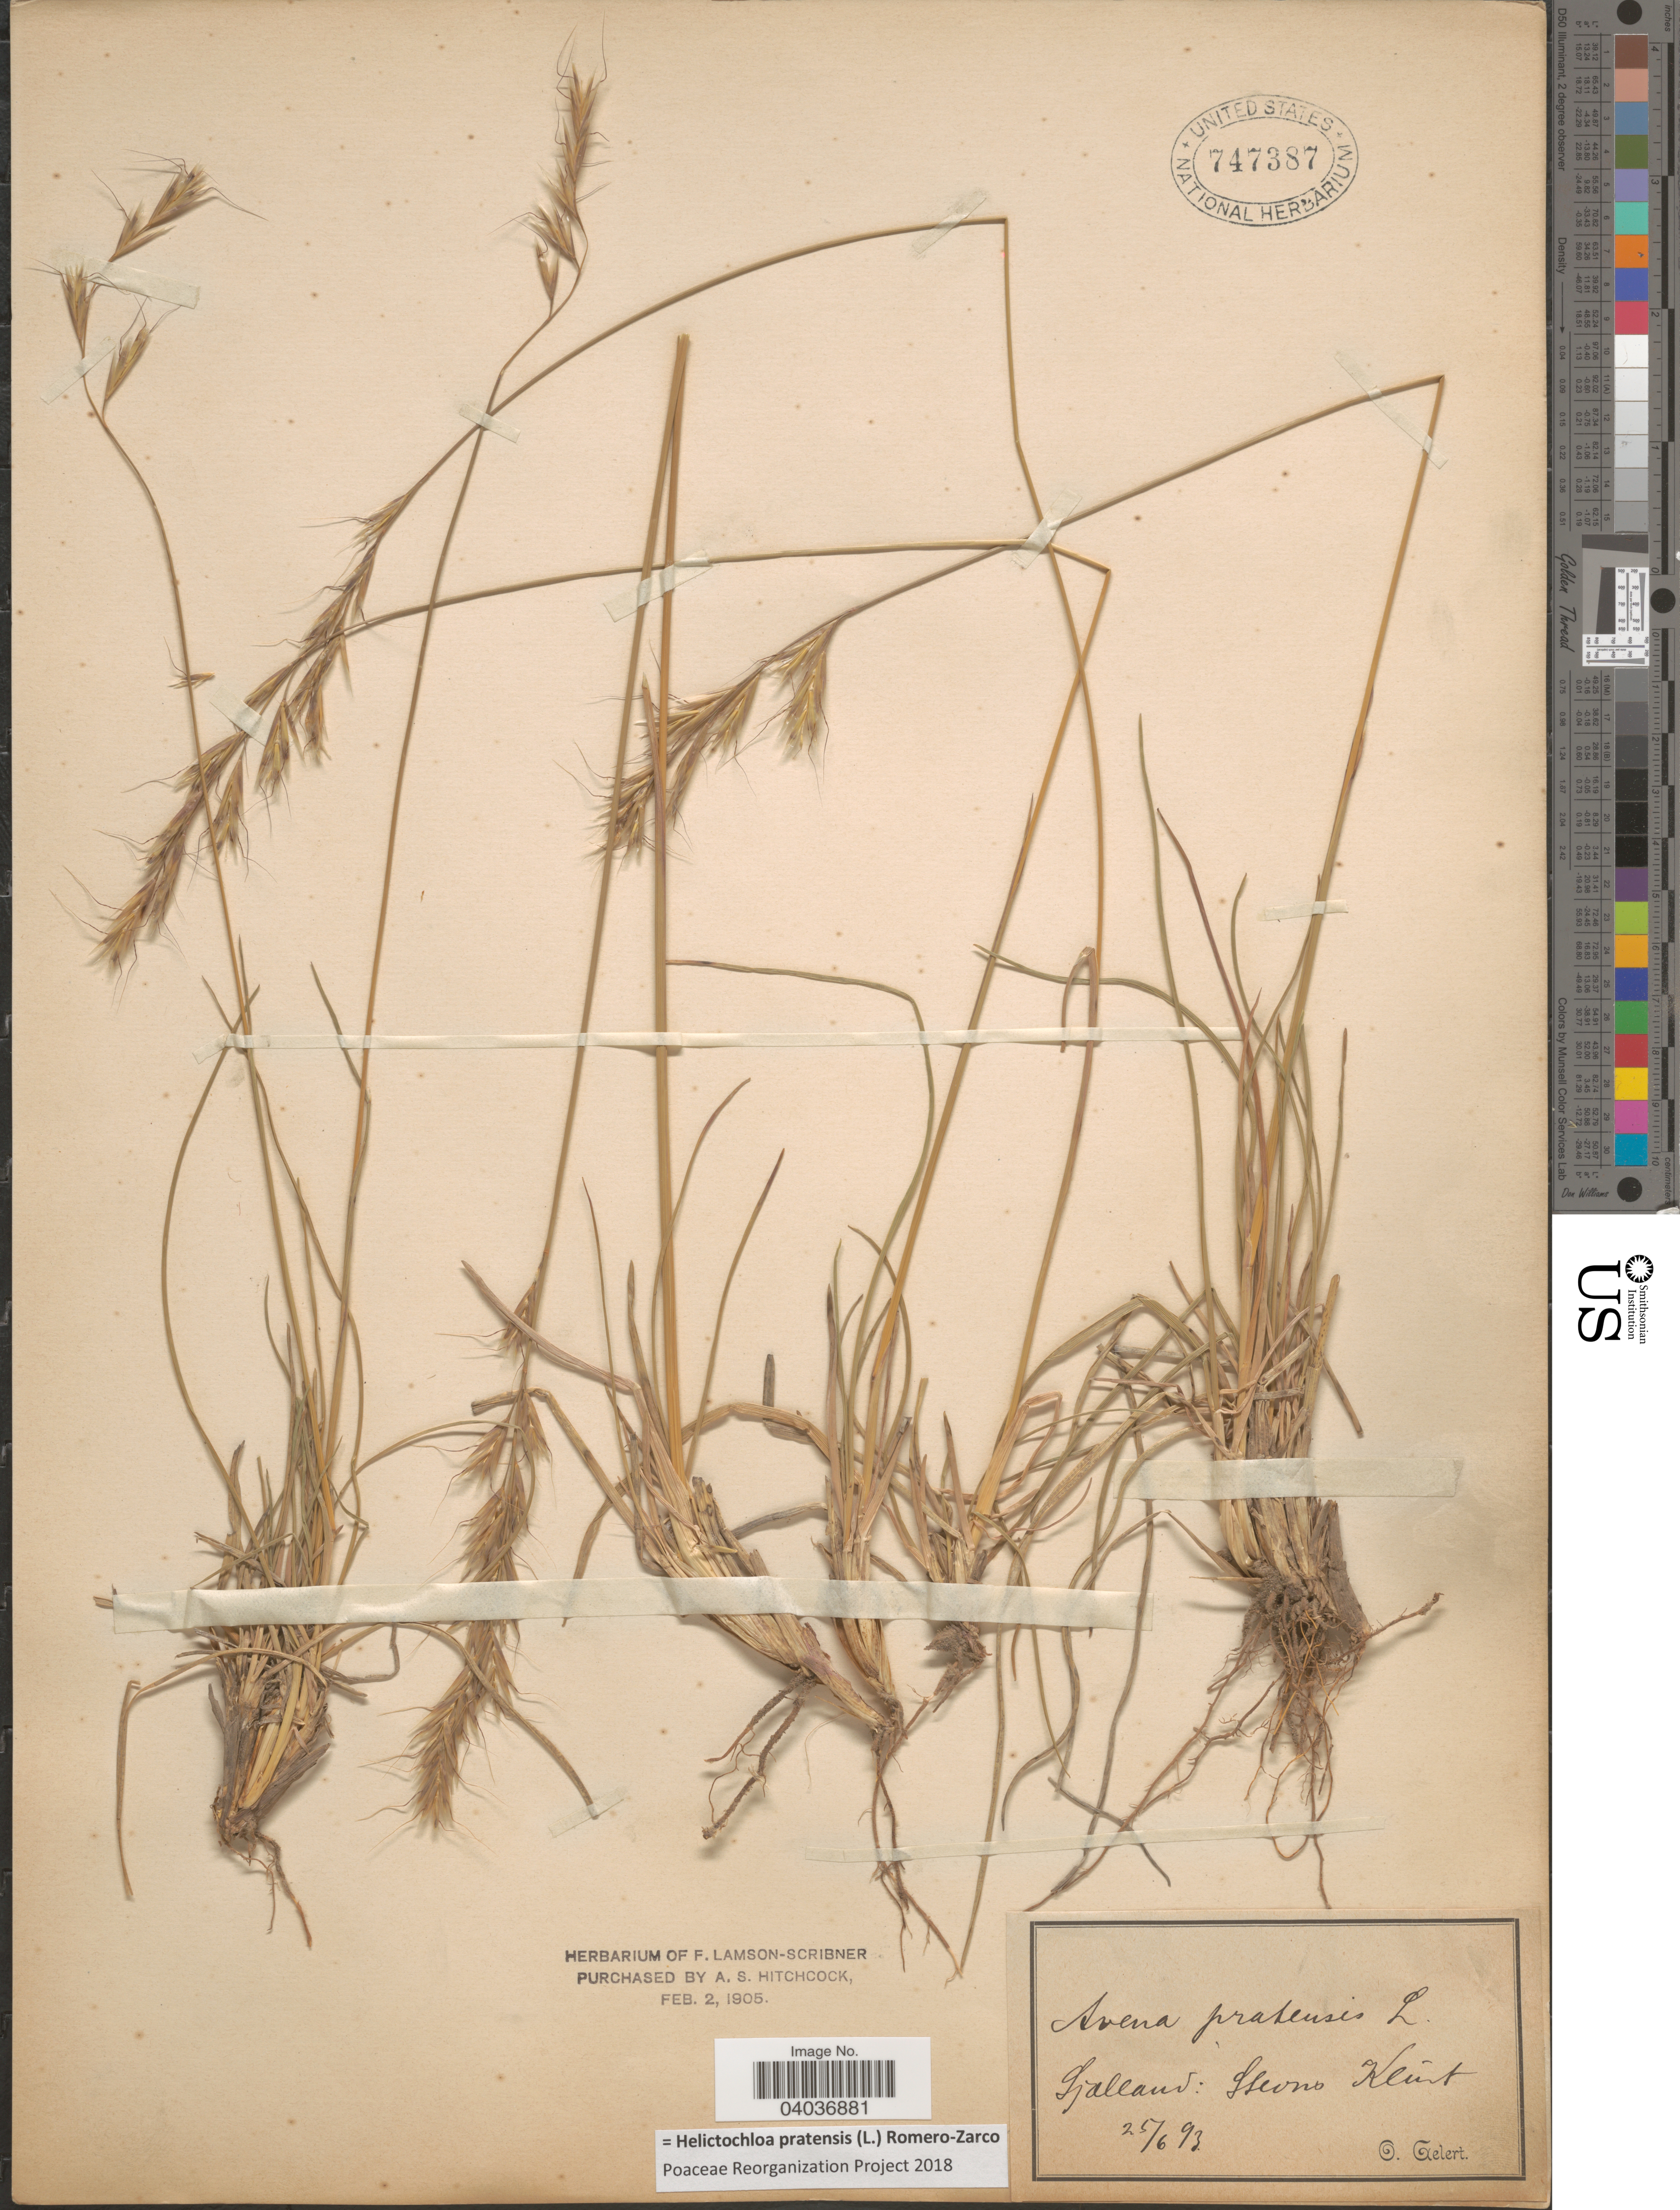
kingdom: Plantae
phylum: Tracheophyta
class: Liliopsida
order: Poales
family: Poaceae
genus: Helictochloa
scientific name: Helictochloa pratensis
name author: (L.) Romero-Zarco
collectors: O. Gelert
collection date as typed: Transcribed d/m/y: 25/6/93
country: Denmark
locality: Sjalland: Stevns Klint.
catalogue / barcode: US 747387